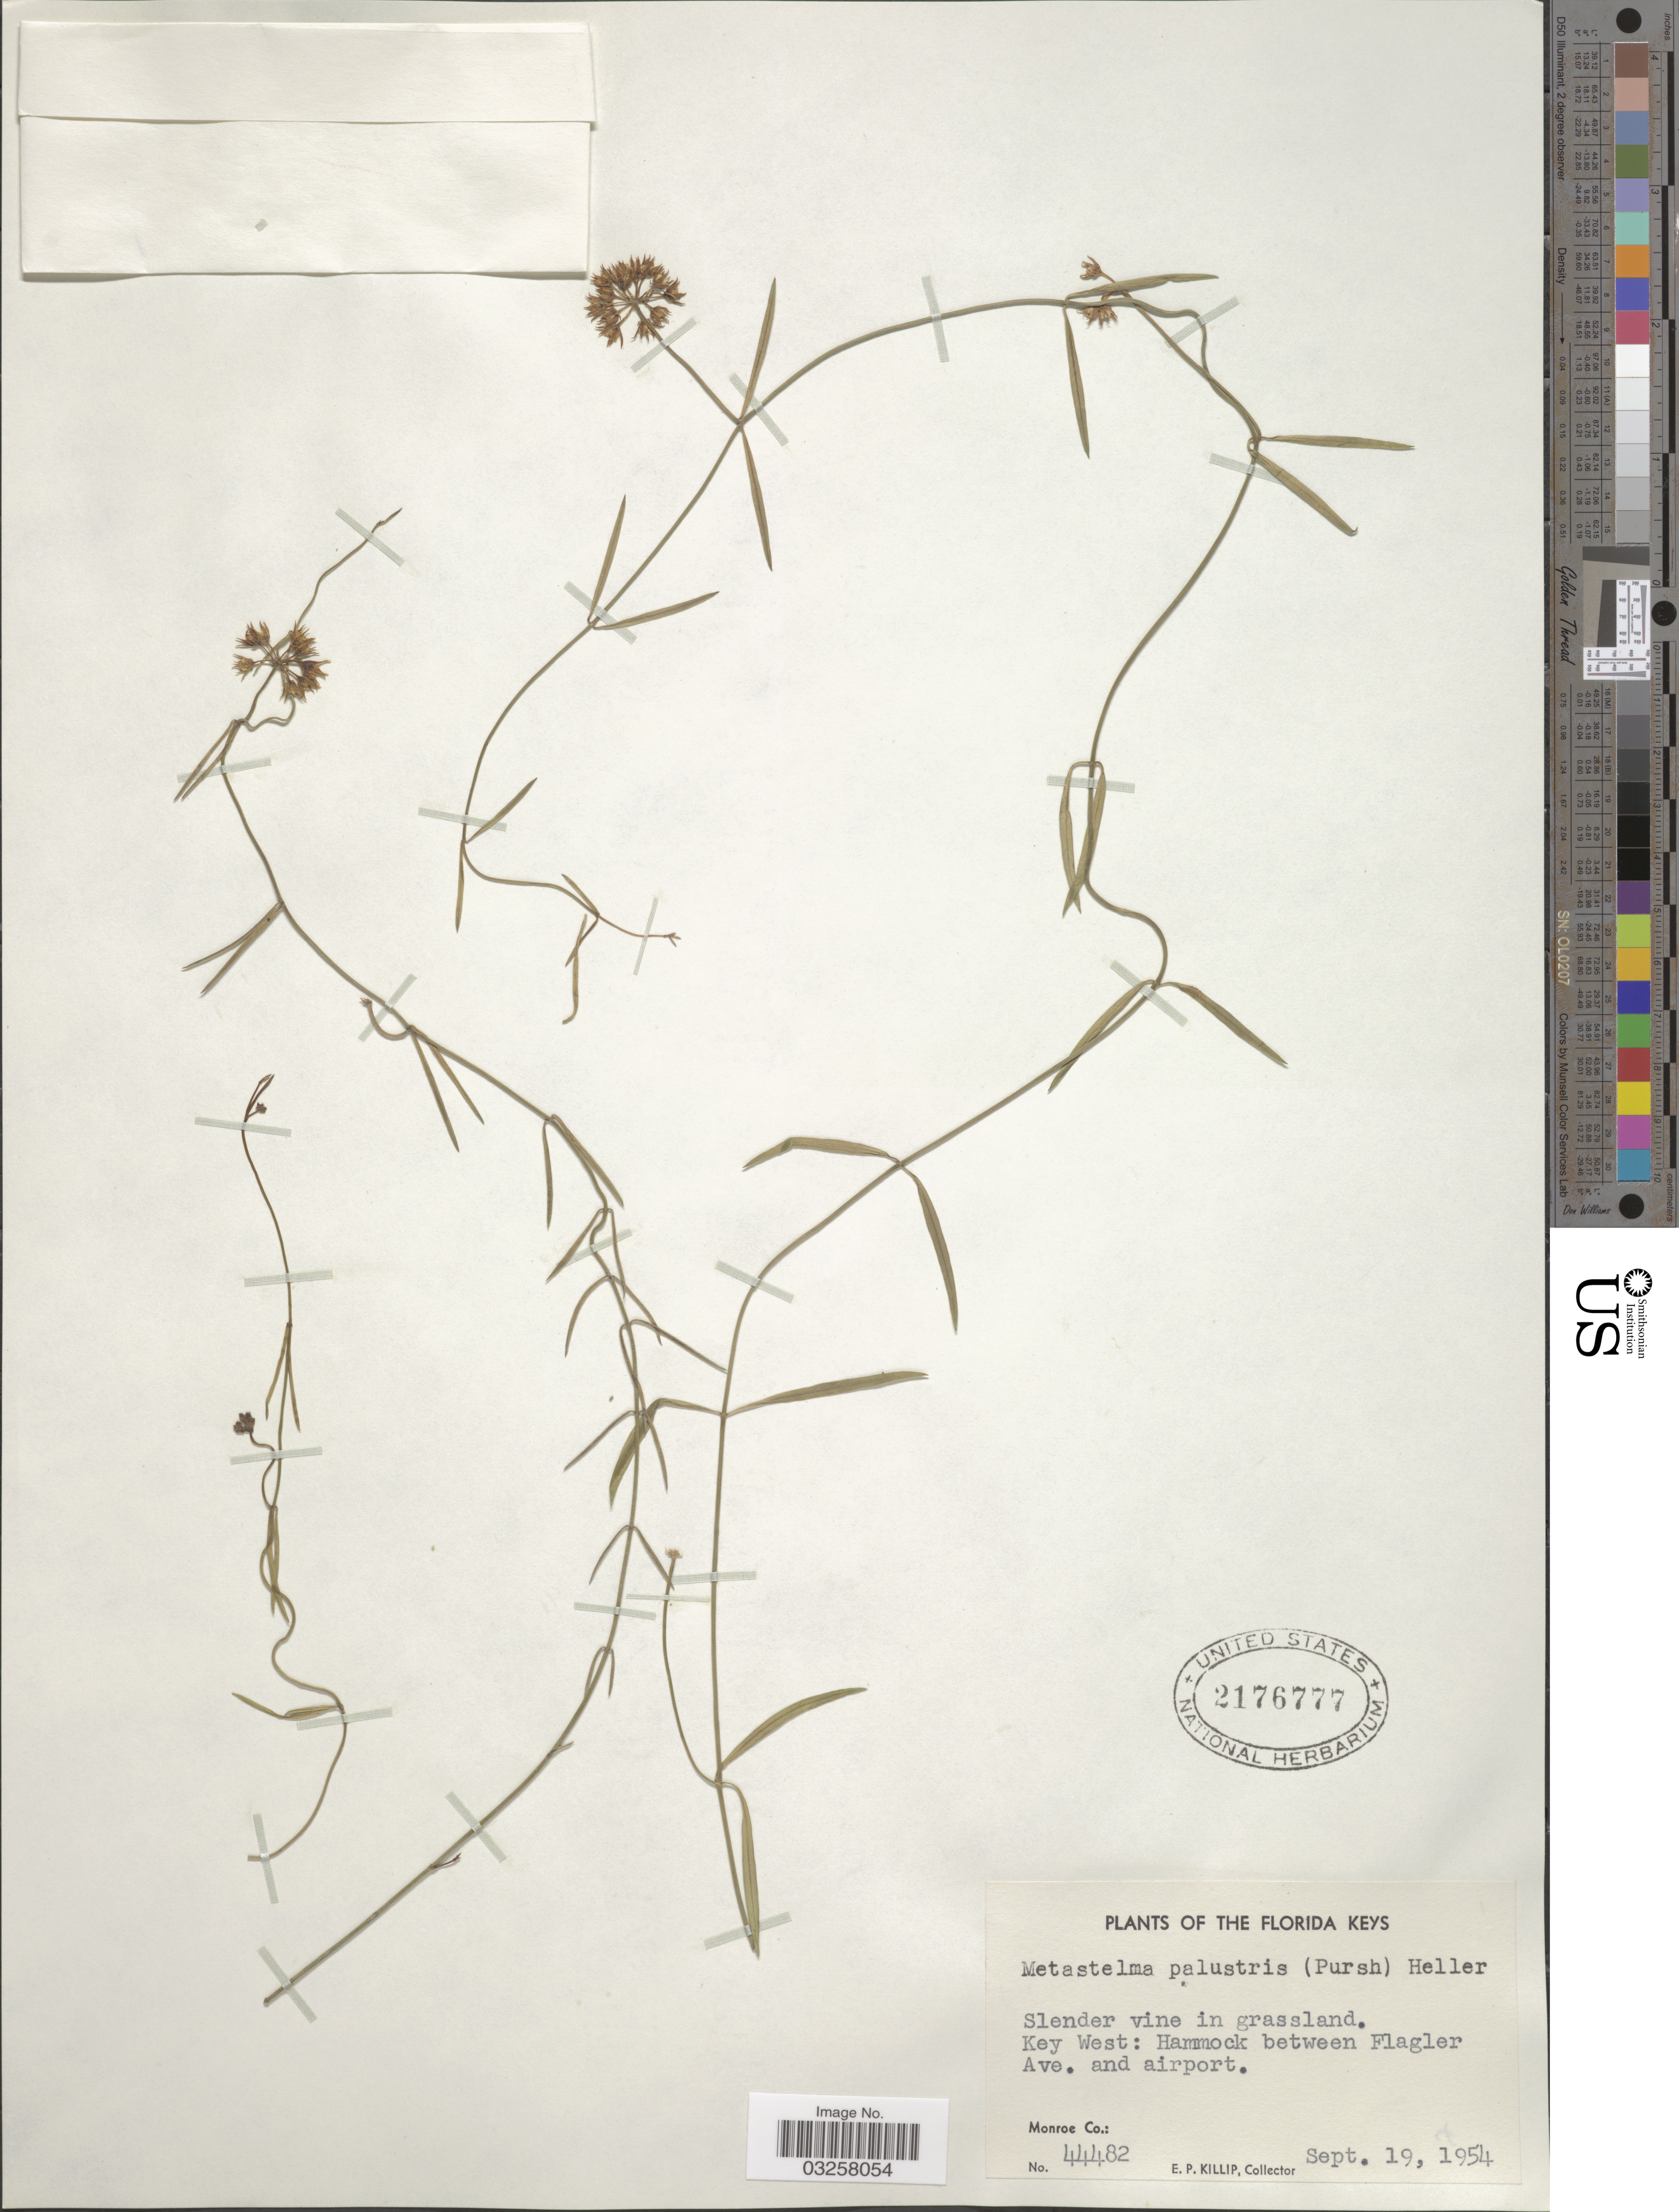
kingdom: Plantae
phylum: Tracheophyta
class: Magnoliopsida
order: Gentianales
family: Apocynaceae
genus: Metastelma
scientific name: Metastelma palustre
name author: (Pursh) Schltr.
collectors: E. P. Killip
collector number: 44482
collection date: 1954-09-19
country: United States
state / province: Florida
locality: The Florida Keys. Key West: Hammock between Flagler Ave. and airport. Monroe Co.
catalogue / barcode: US 2176777